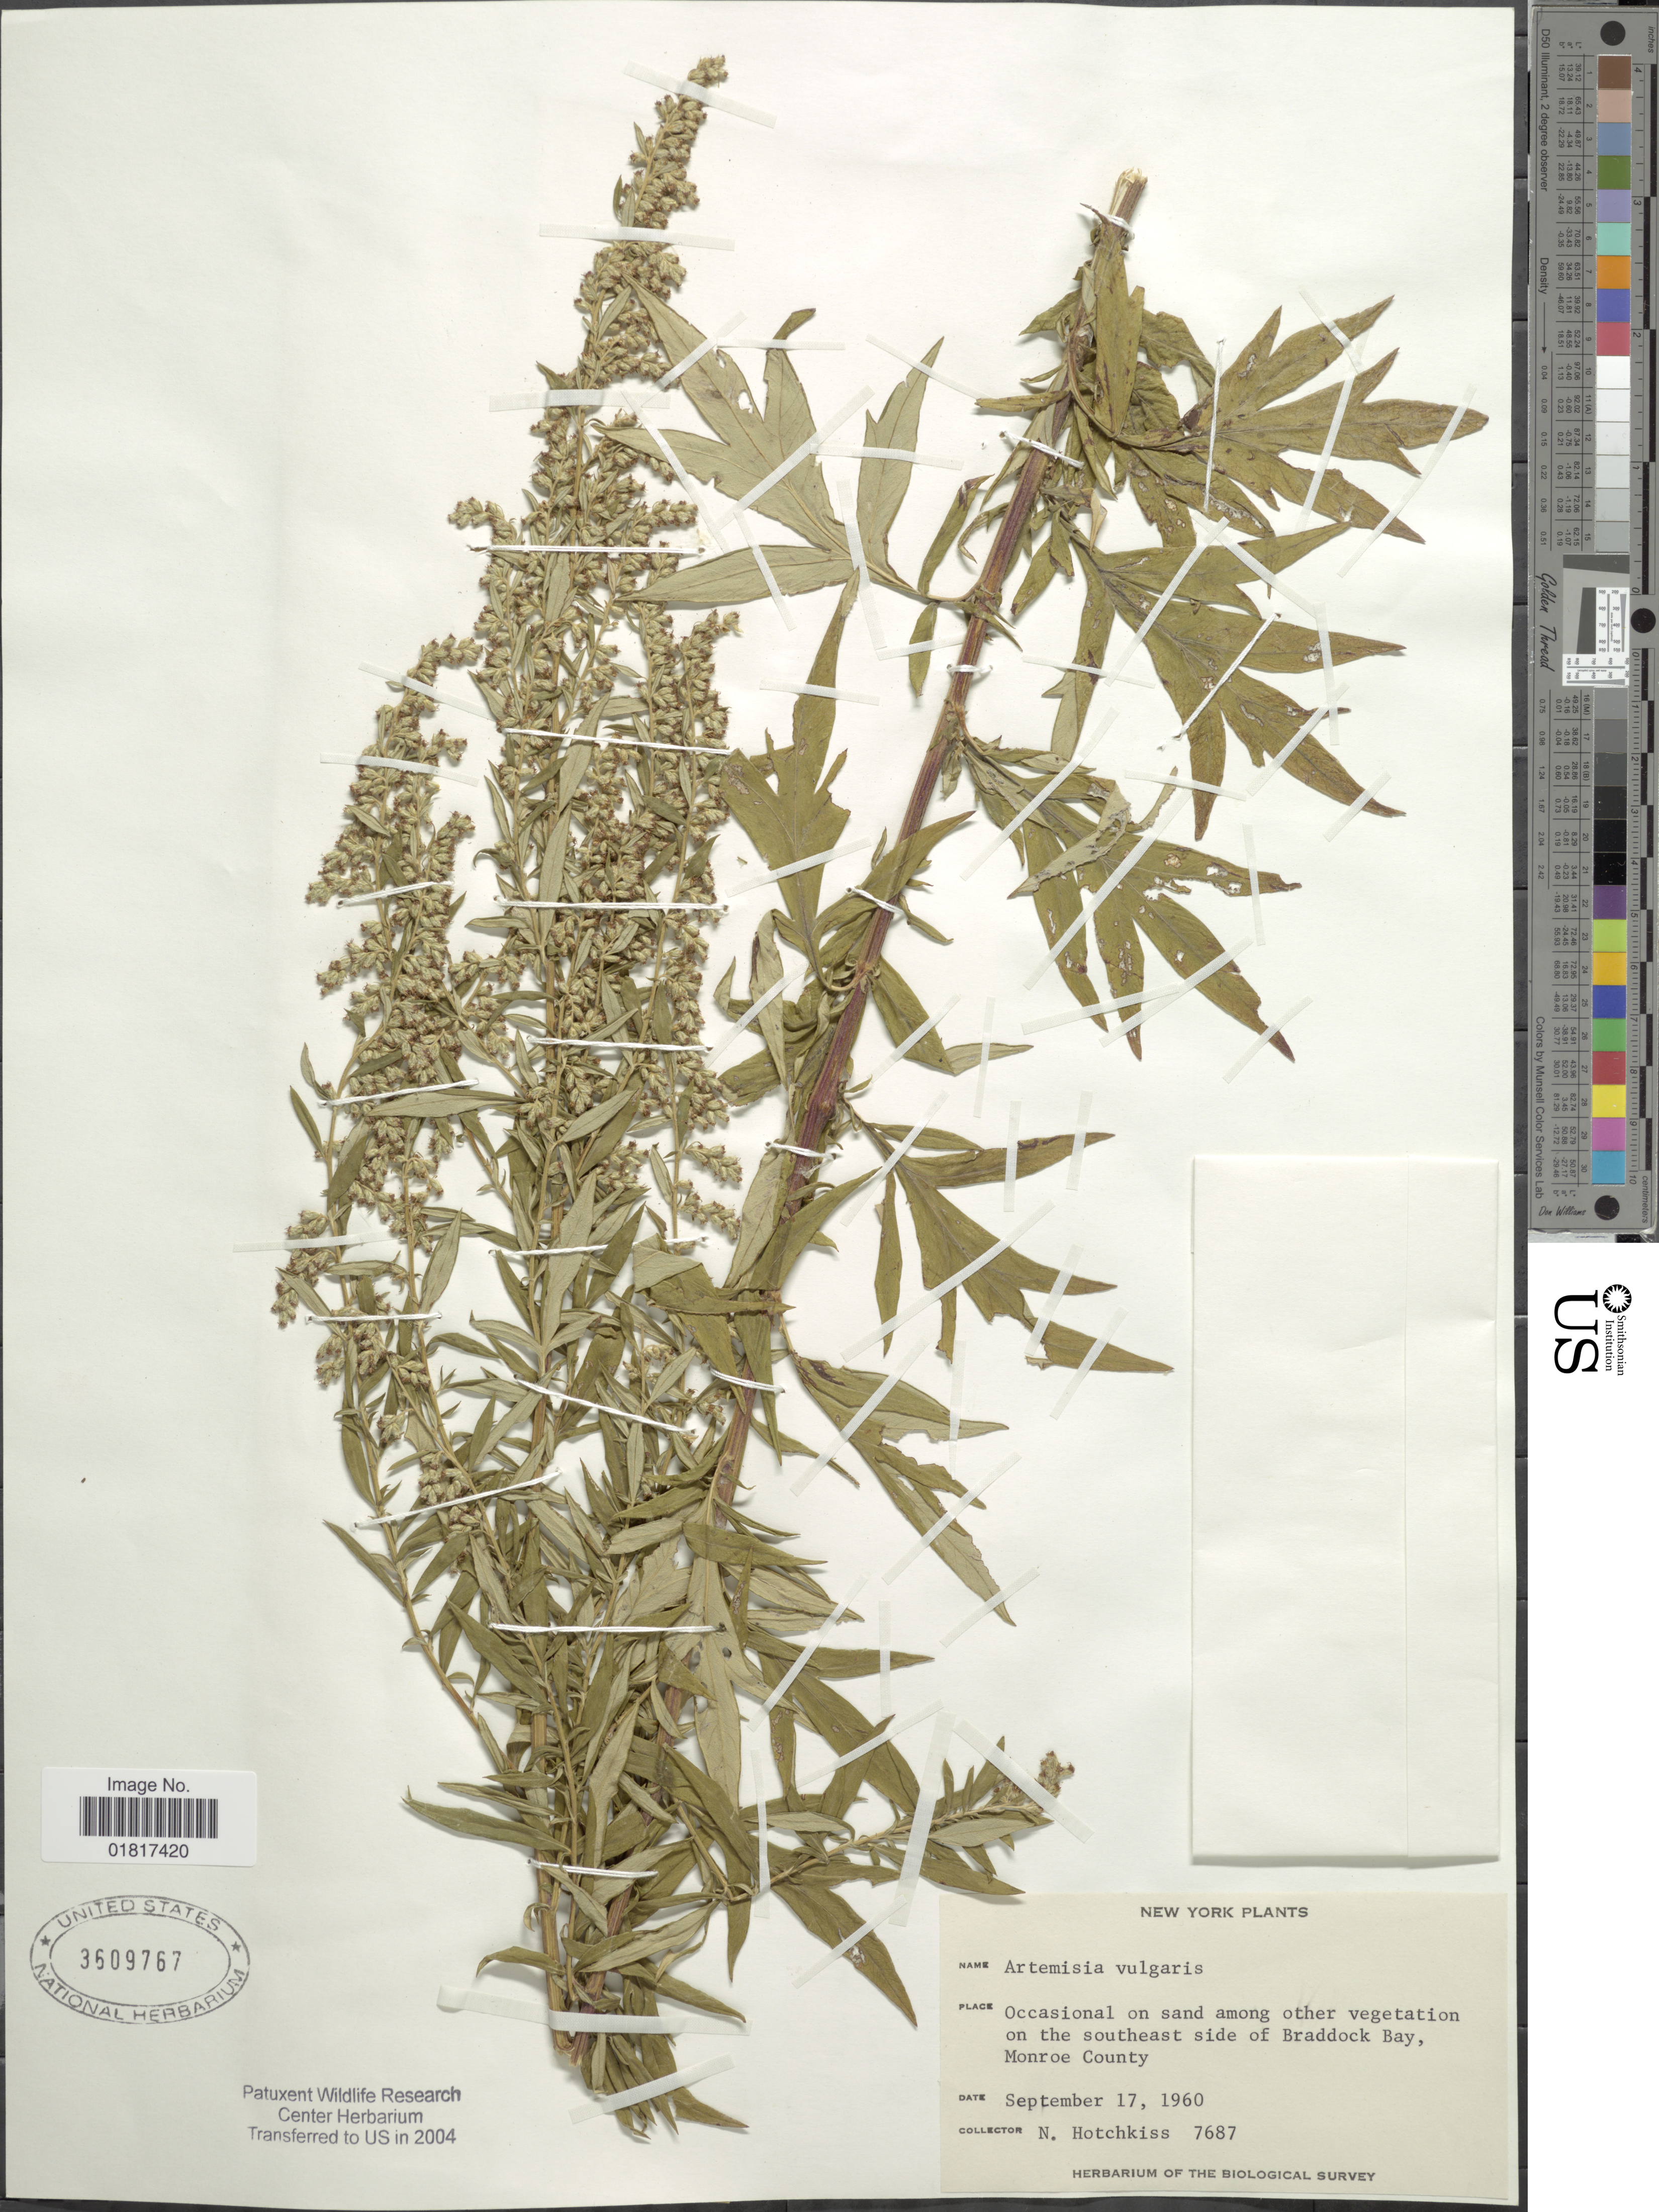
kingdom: Plantae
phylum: Tracheophyta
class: Magnoliopsida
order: Asterales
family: Asteraceae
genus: Artemisia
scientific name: Artemisia vulgaris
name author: L.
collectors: N. Hotchkiss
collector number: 7687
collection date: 1960-09-17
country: United States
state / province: New York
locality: Occasional on sand among other vegetation on the southeast side of Braddock Bay, Monroe County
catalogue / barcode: US 3609767